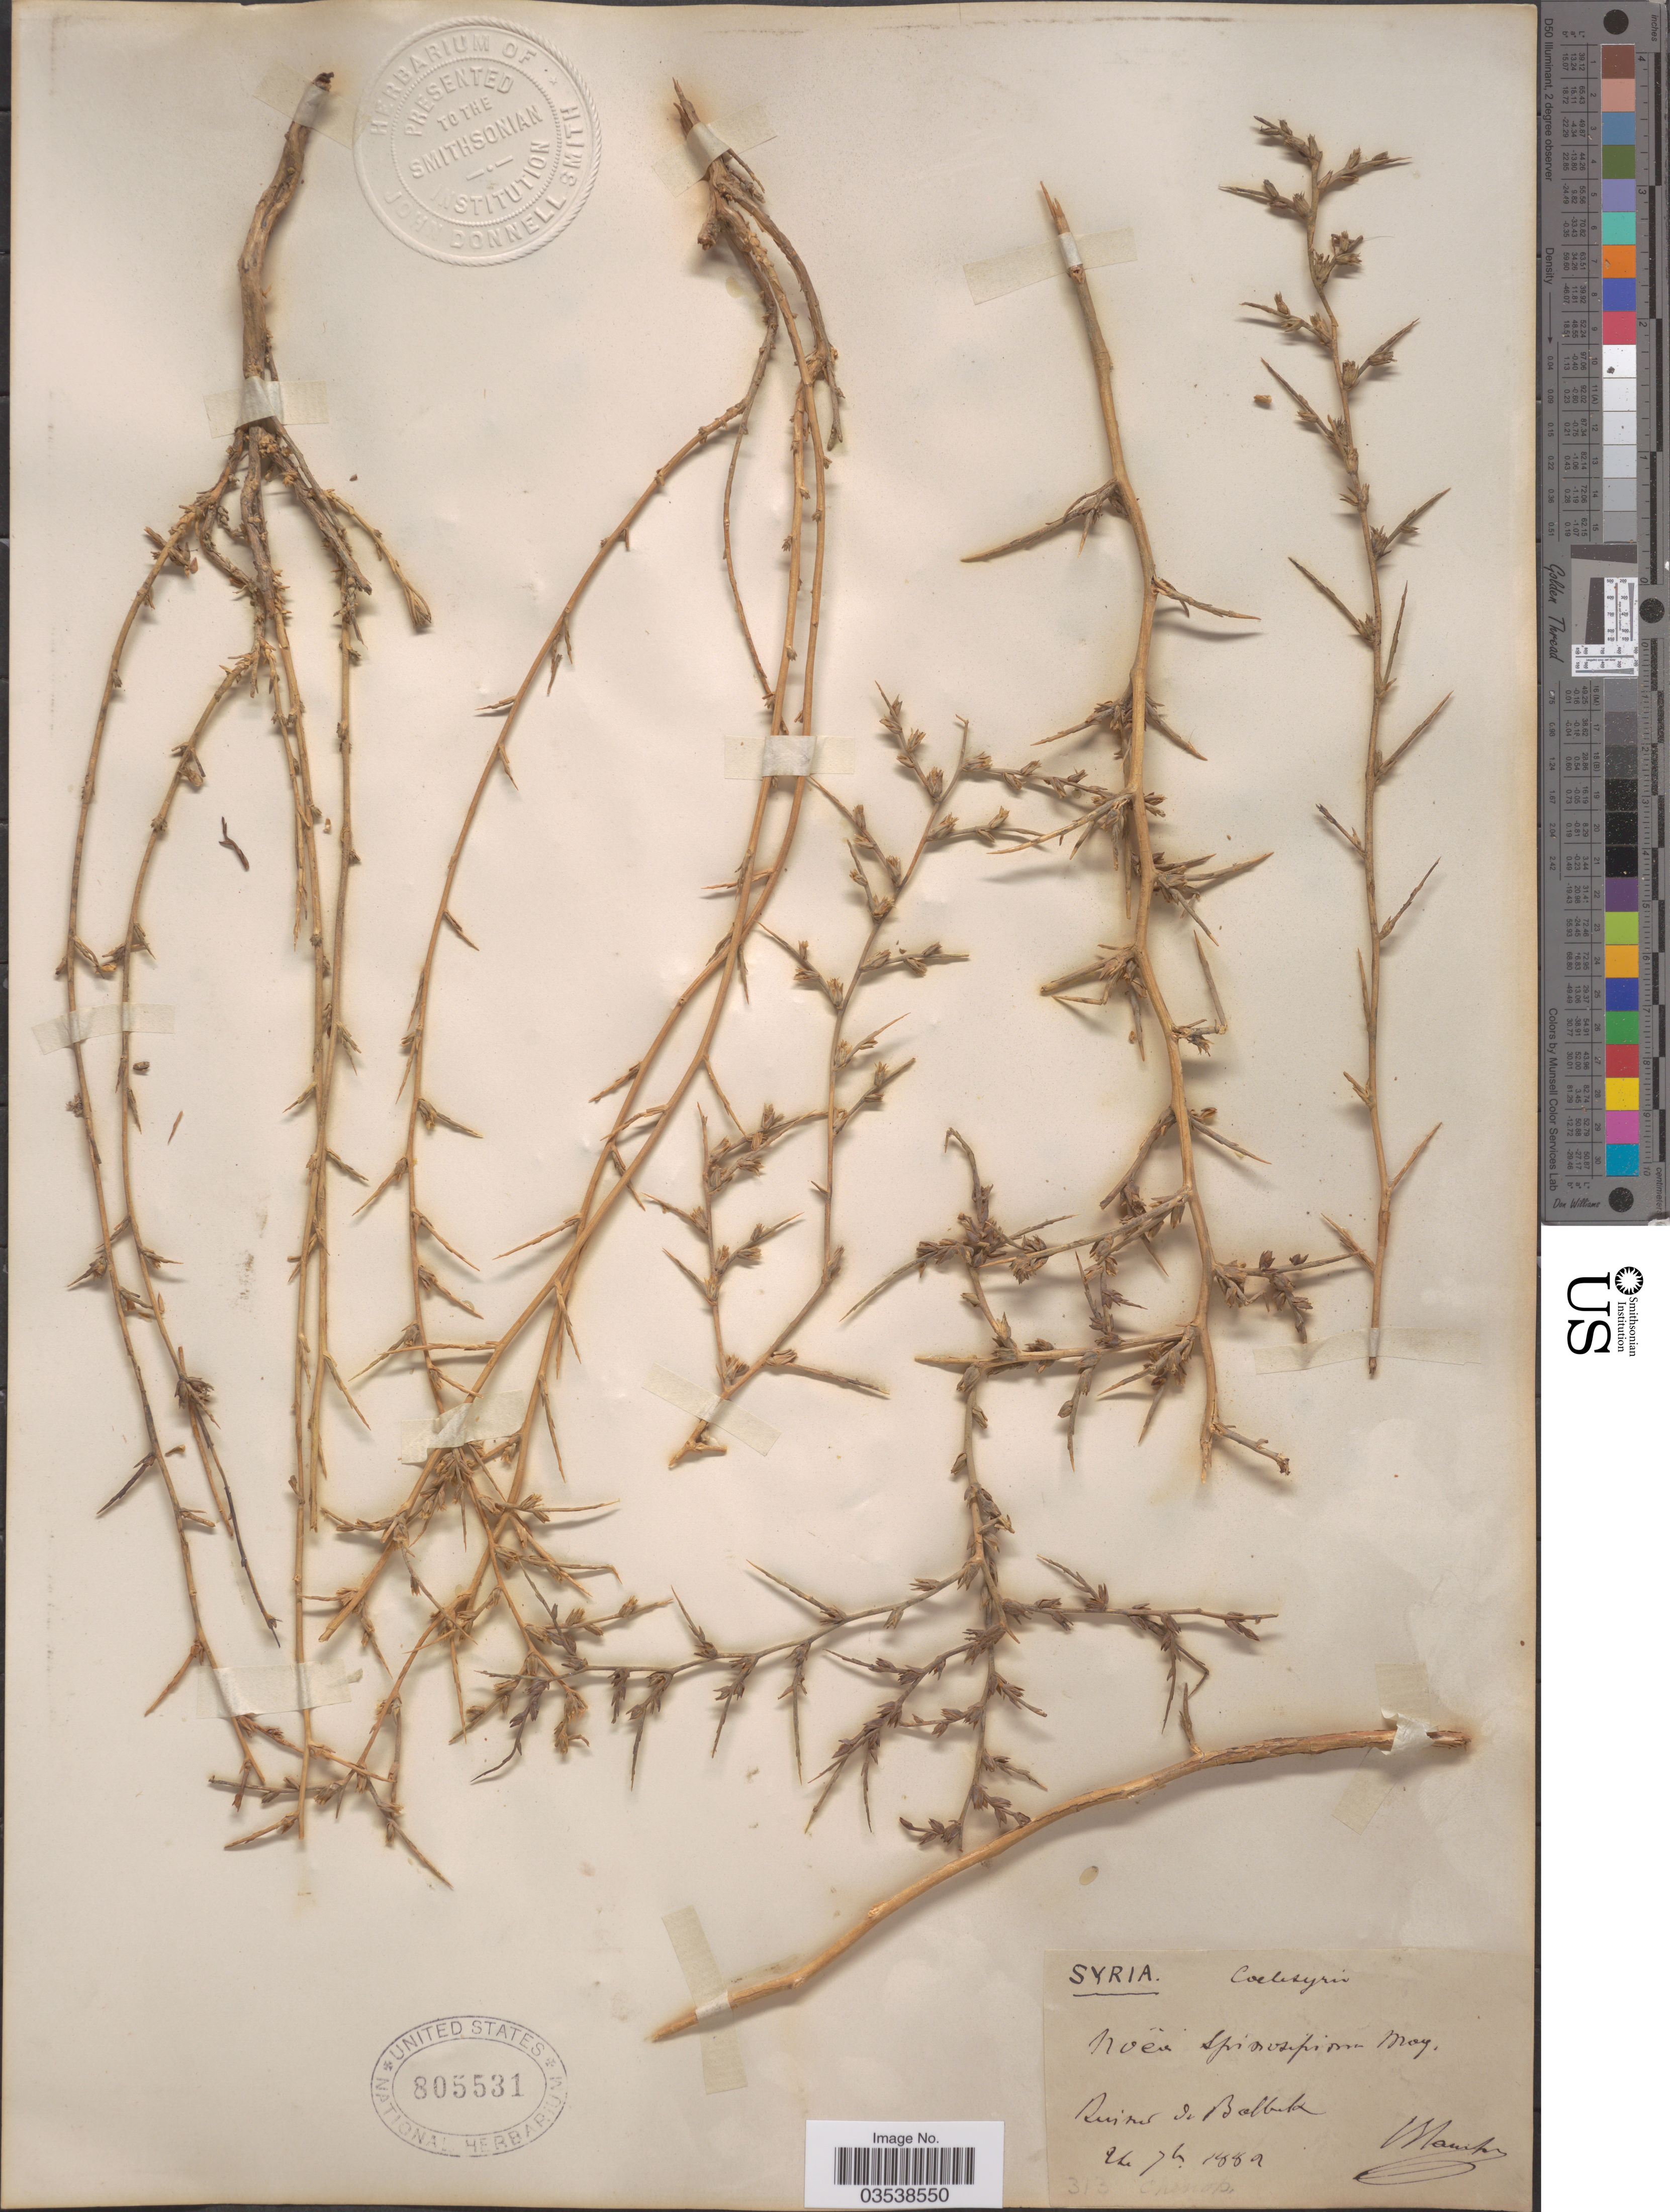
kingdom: Plantae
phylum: Tracheophyta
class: Magnoliopsida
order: Caryophyllales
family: Amaranthaceae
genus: Noaea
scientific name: Noaea spinosissima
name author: Moq. & L.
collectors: Manitz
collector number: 313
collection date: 1882-07-02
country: Syria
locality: Ruines [interpreted] de Balbak.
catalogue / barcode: US 805531